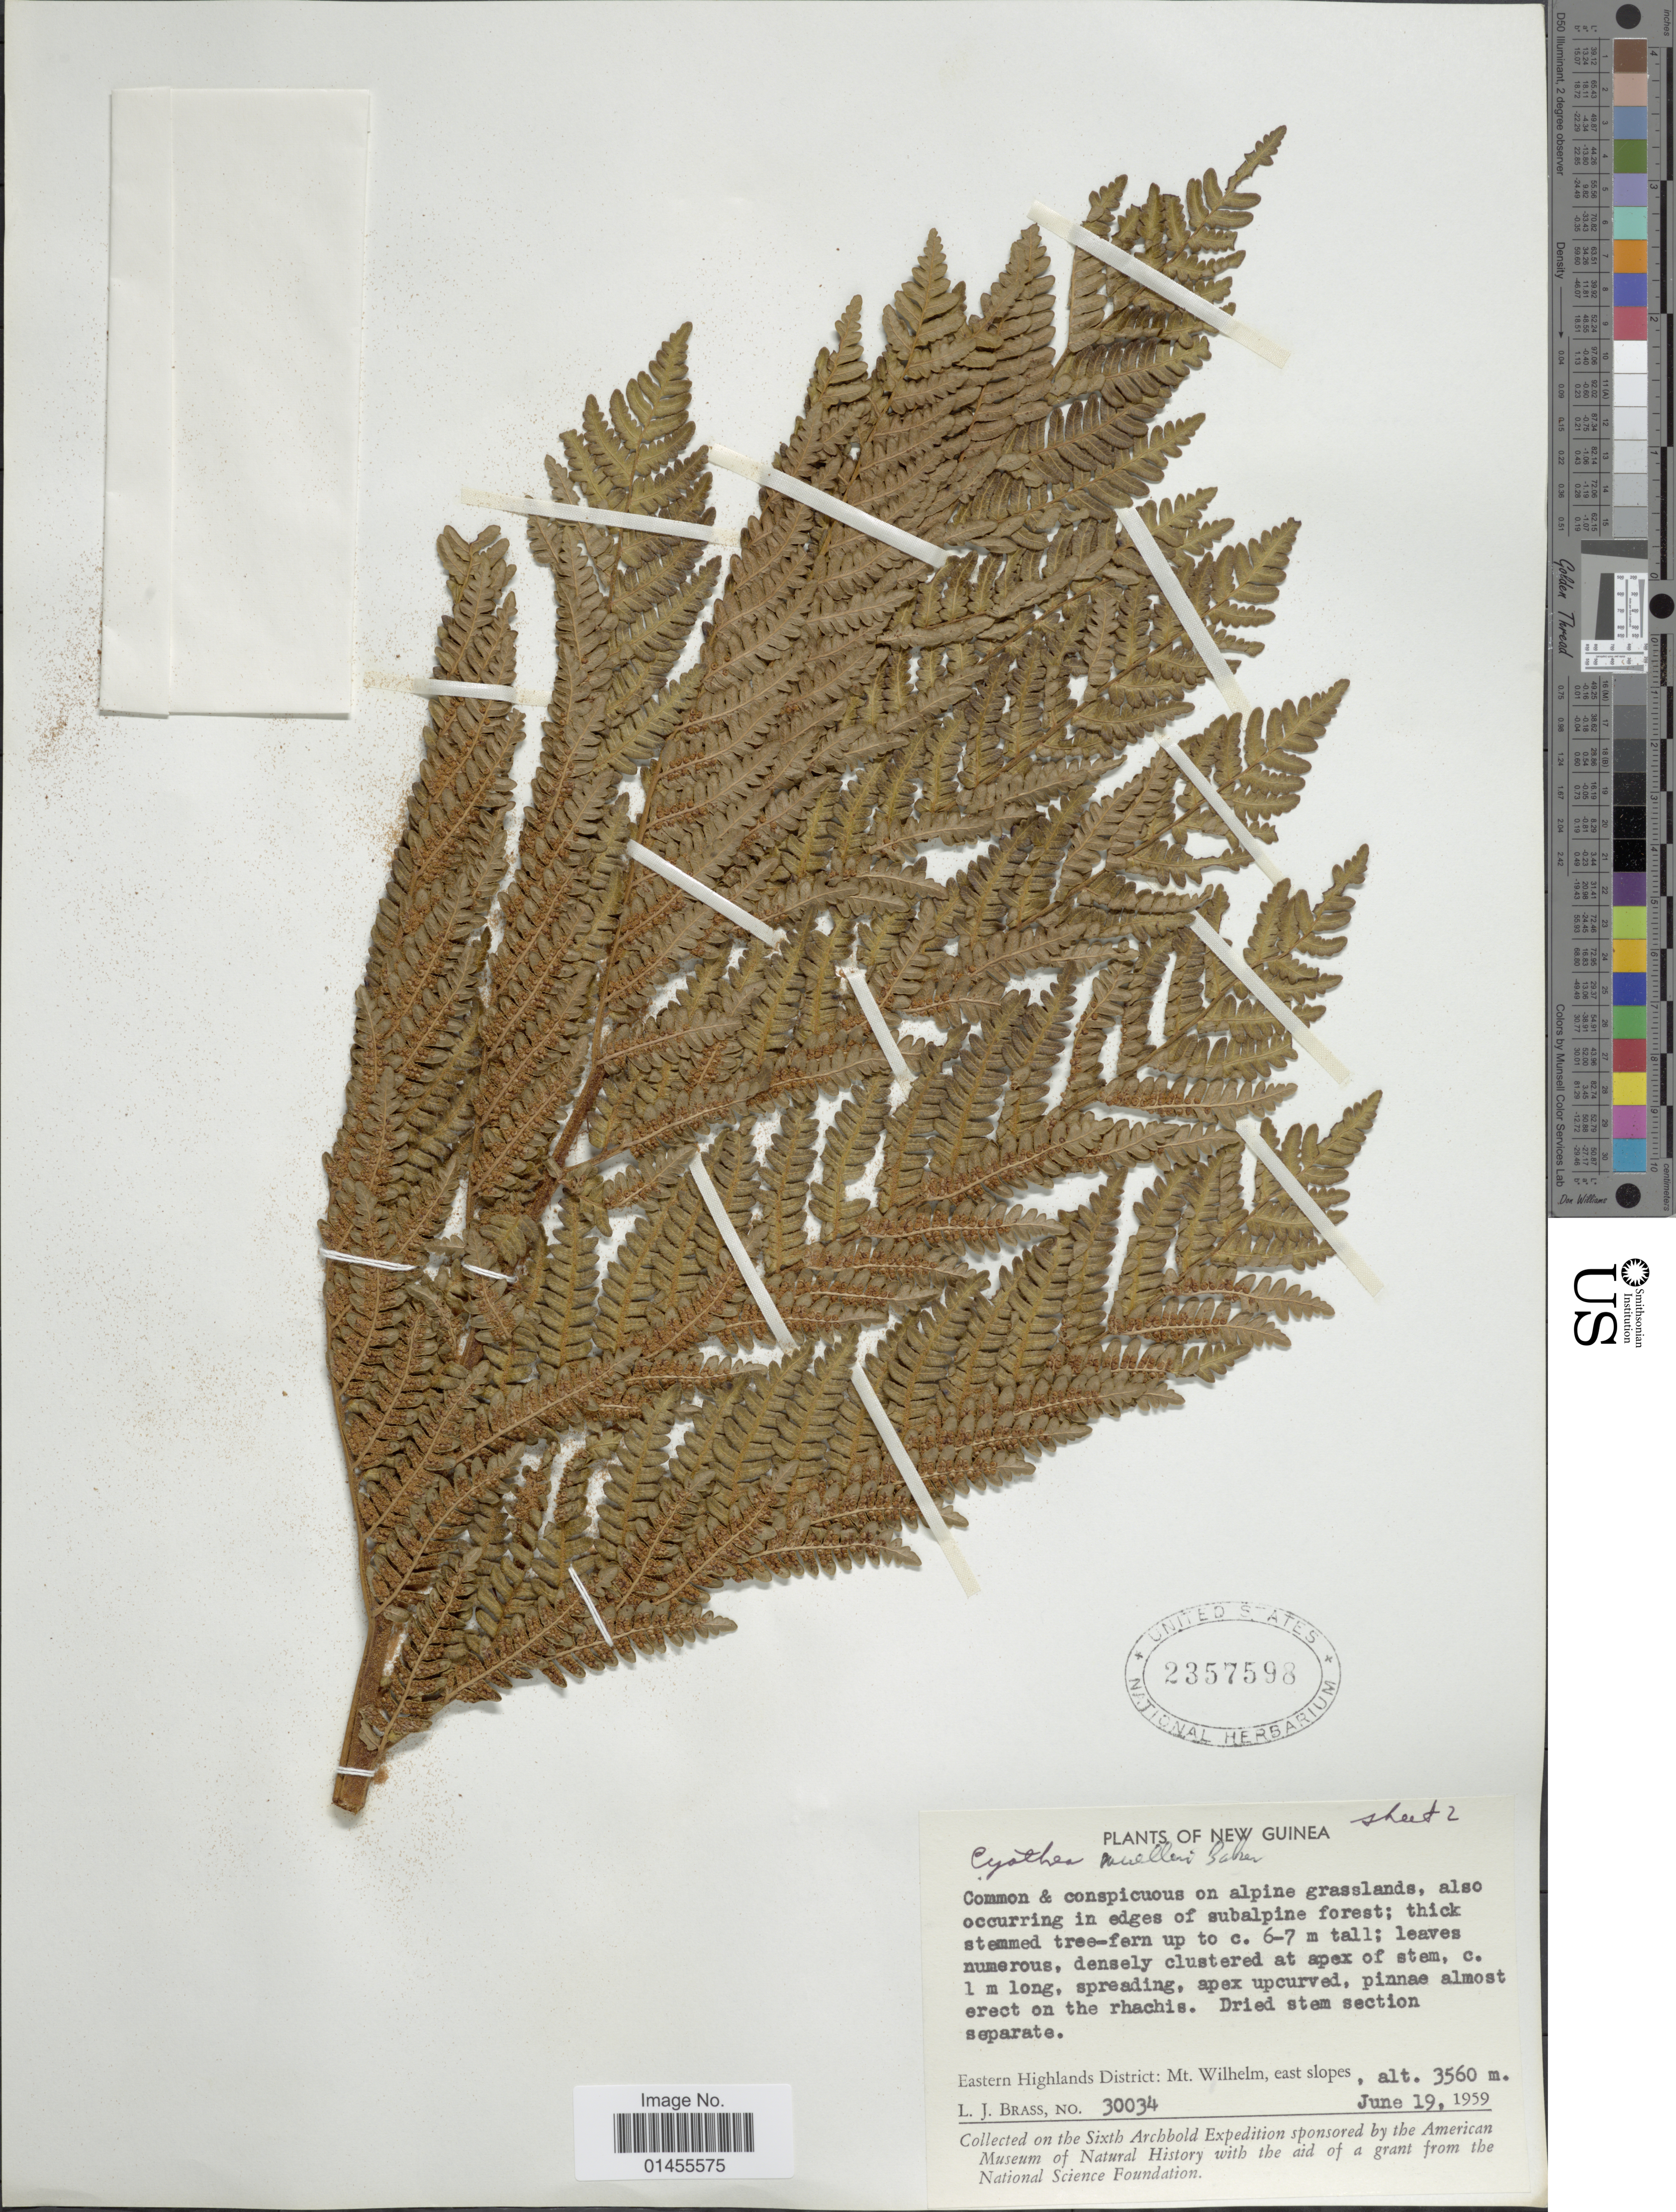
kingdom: Plantae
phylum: Tracheophyta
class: Polypodiopsida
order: Cyatheales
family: Cyatheaceae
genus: Alsophila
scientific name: Alsophila muelleri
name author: (Baker) R.M. Tryon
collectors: L. J. Brass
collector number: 30034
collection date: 1959-06-19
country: Papua New Guinea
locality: New Guinea. Eastern Highlands District: Mt. Wilhelm, east slopes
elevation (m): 3560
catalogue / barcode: US 2357598